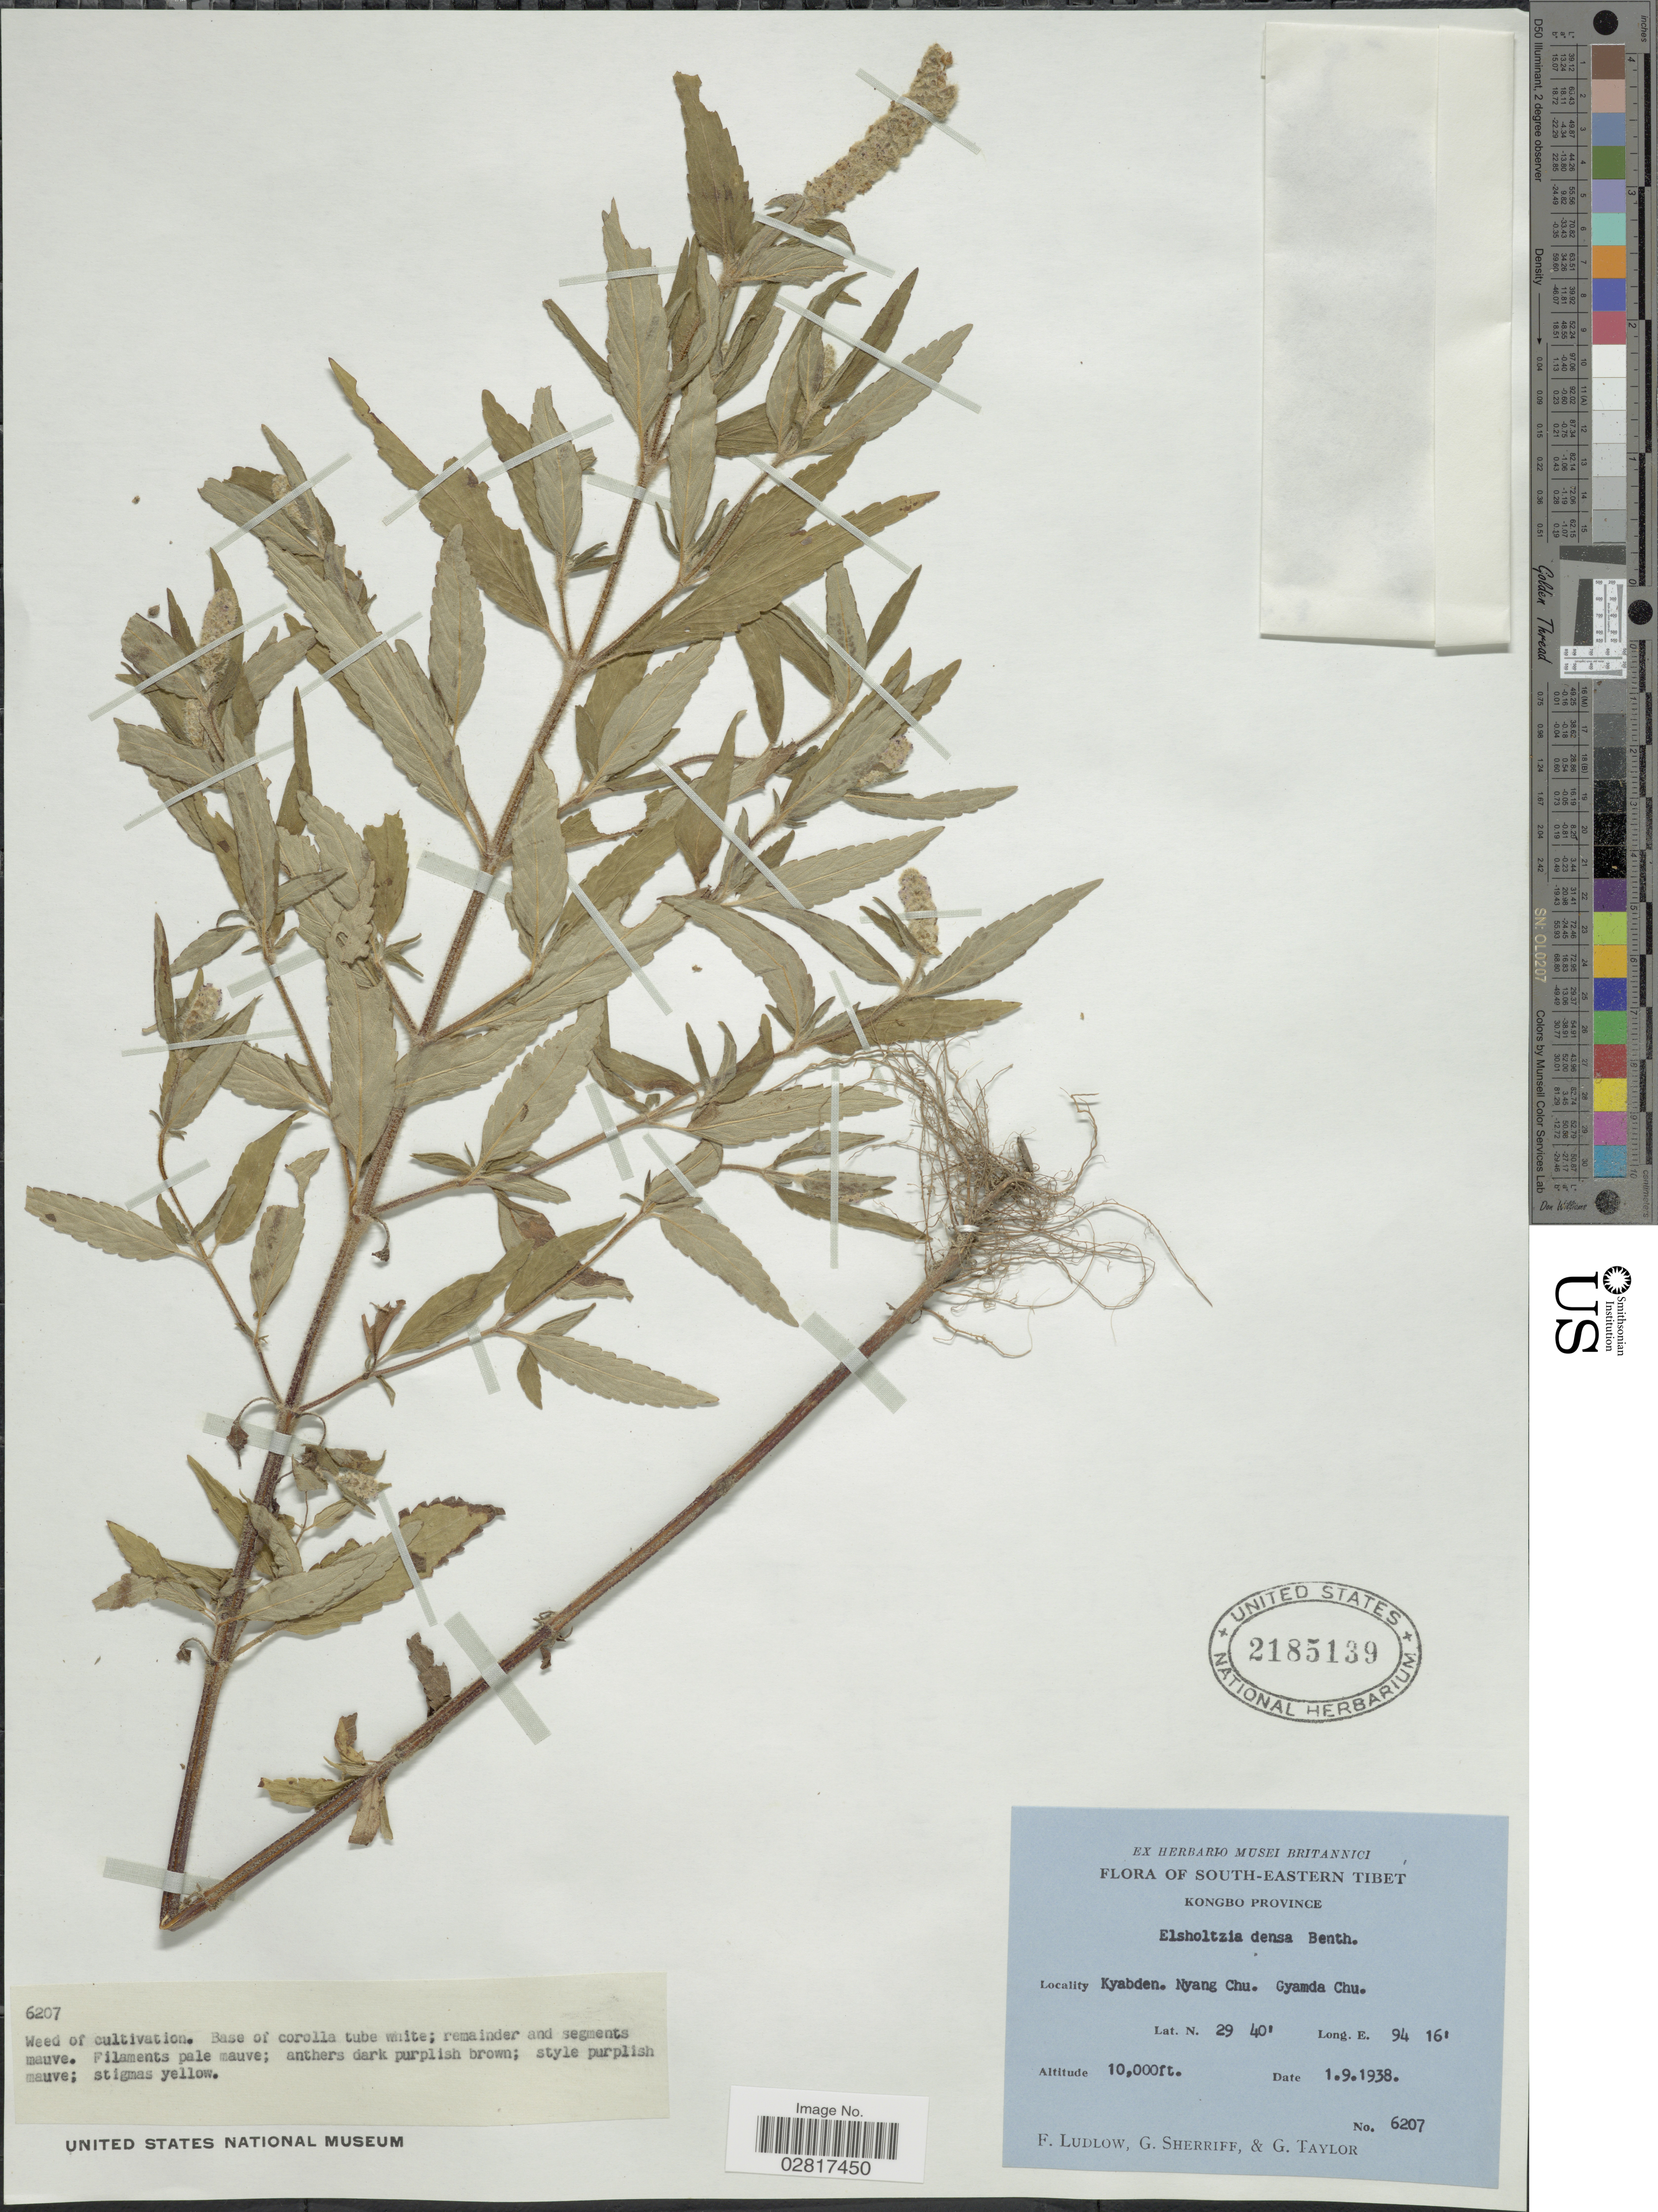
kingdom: Plantae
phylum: Tracheophyta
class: Magnoliopsida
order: Lamiales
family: Lamiaceae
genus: Elsholtzia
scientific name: Elsholtzia densa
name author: Benth.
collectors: F. Ludlow, G. Sherriff & G. Taylor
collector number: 6207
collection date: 1938-09-01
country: China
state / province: Xizang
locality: South-East Tibet, Kongbo Province, Kyabden. Nyang Chu. Gyamda Chu.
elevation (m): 3048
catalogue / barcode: US 2185139